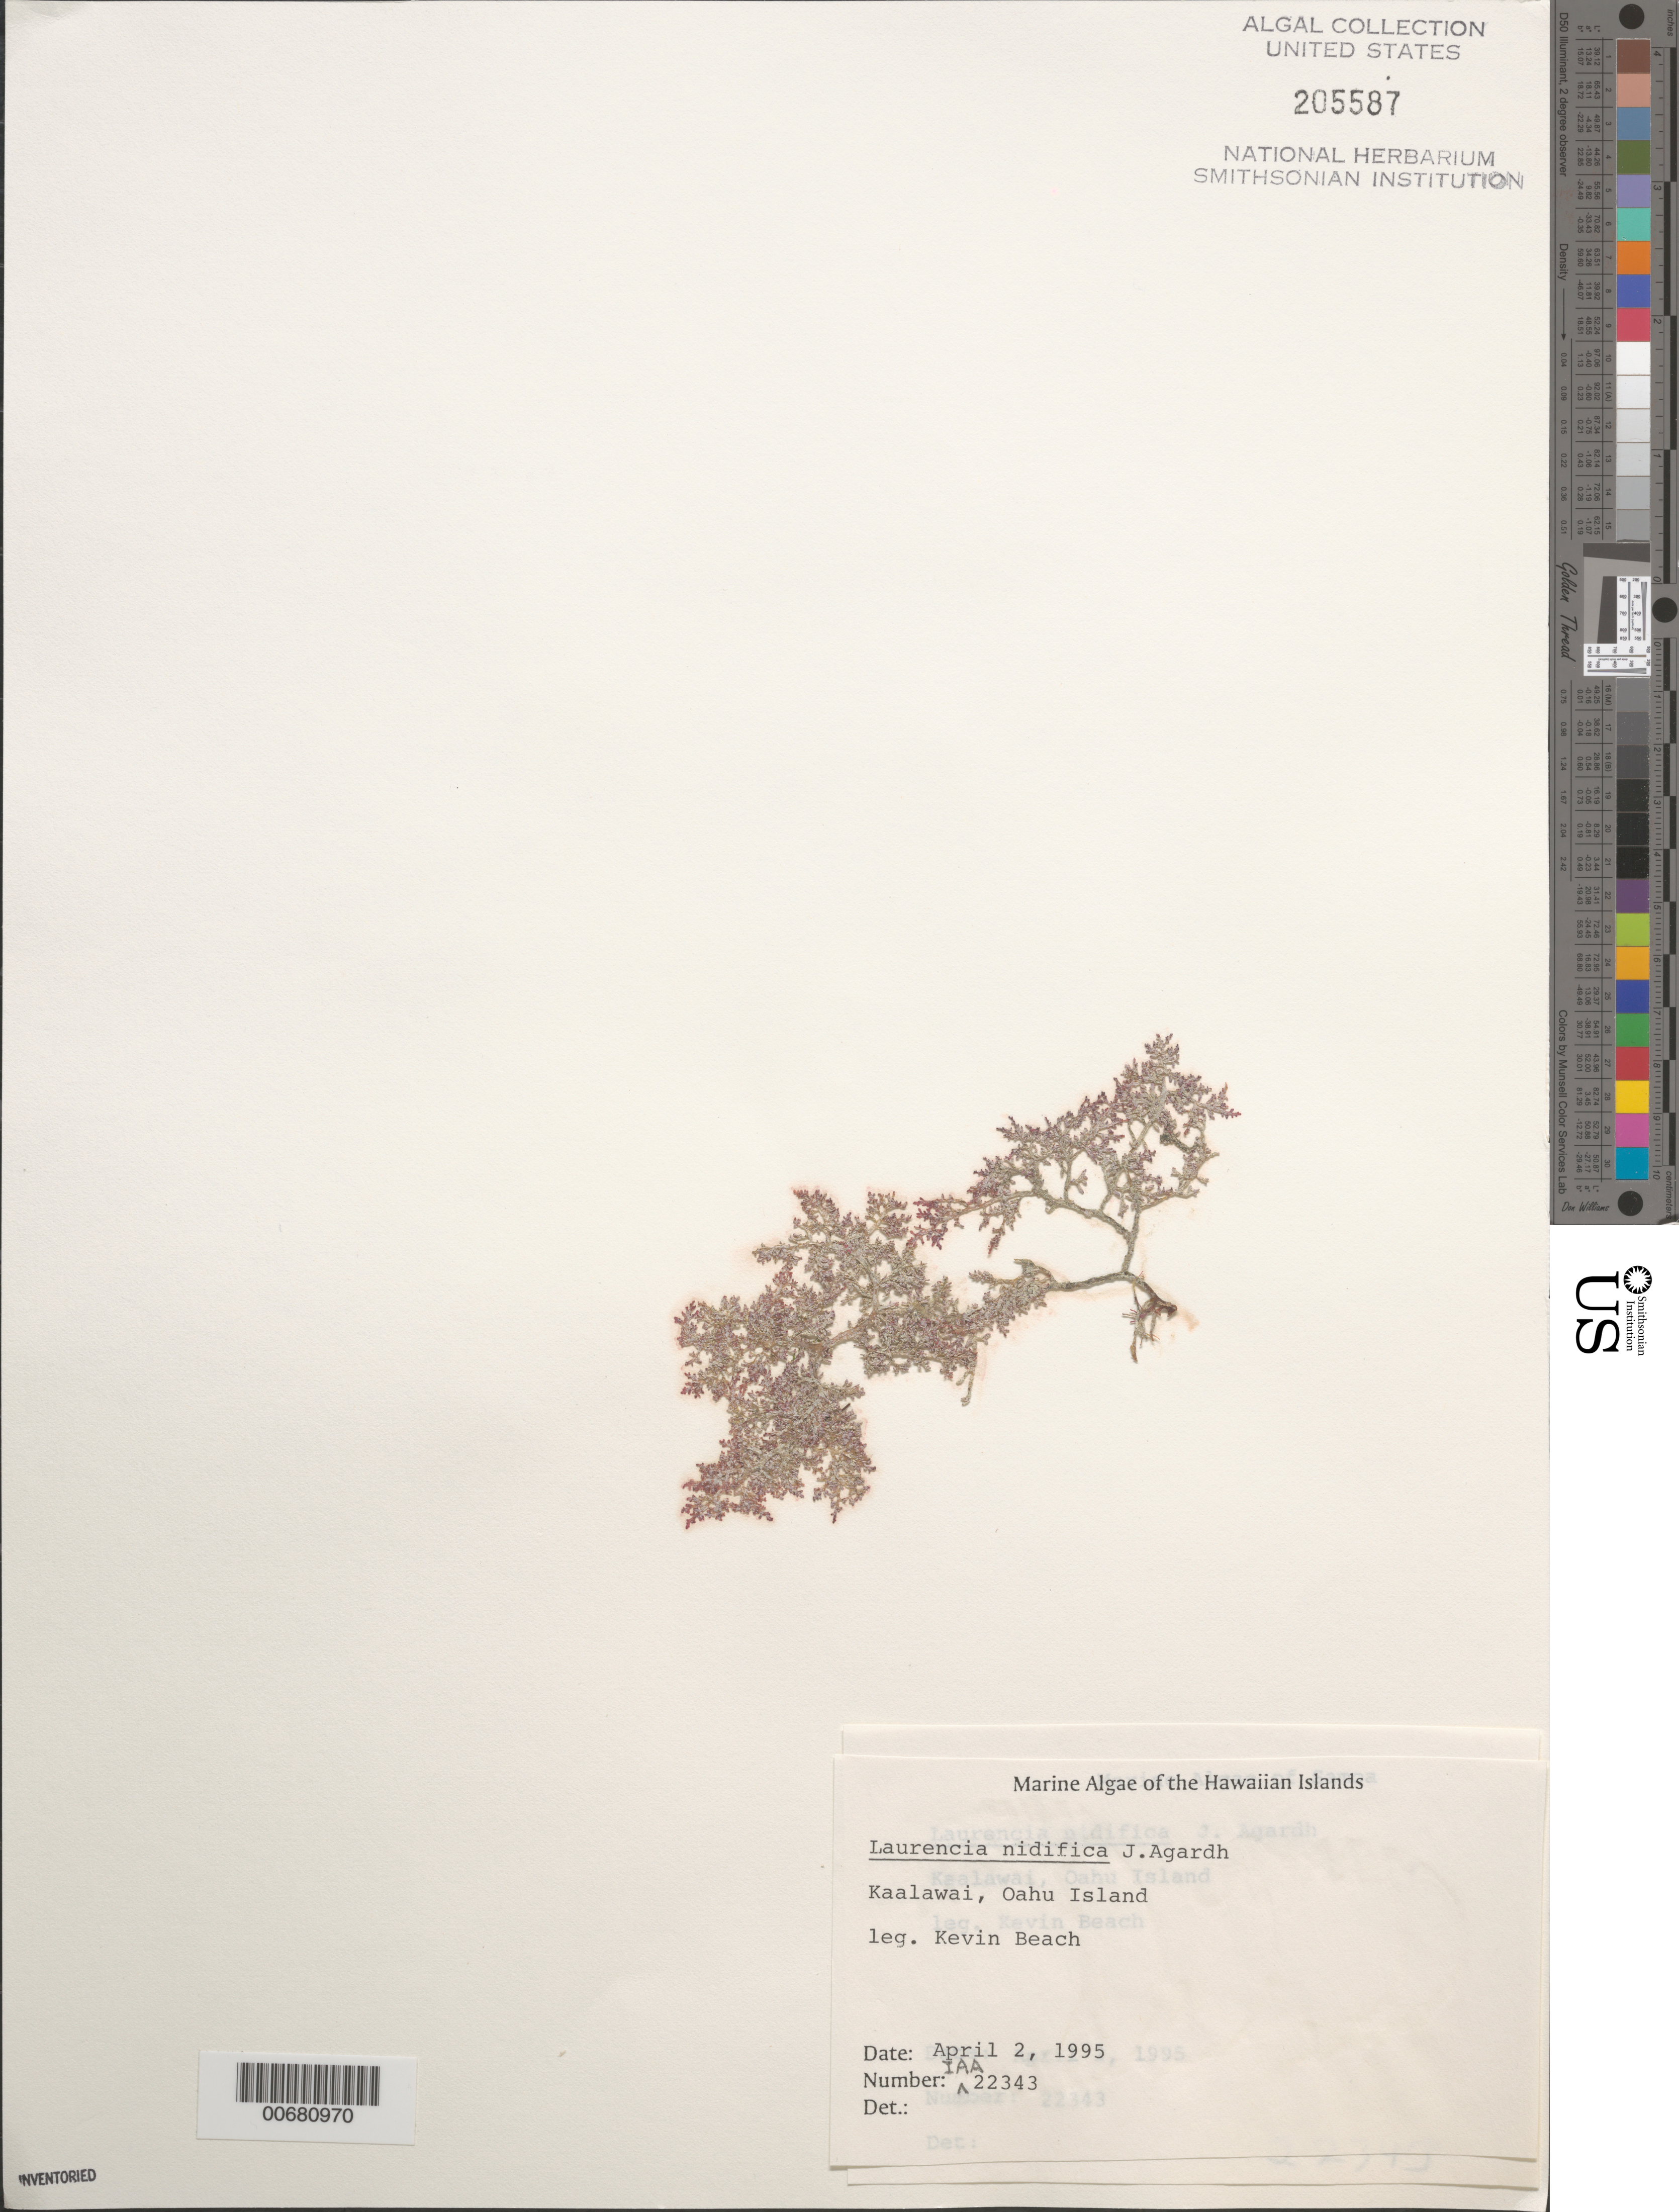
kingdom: Plantae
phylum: Rhodophyta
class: Florideophyceae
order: Ceramiales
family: Rhodomelaceae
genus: Laurencia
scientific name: Laurencia nidifica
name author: J. Agardh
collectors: K. Beach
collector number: IAA 22343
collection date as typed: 02 Apr 1995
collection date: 1995-04-02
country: United States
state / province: Hawaii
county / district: Honolulu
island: Oahu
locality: Ka'alawai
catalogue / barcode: US 205587